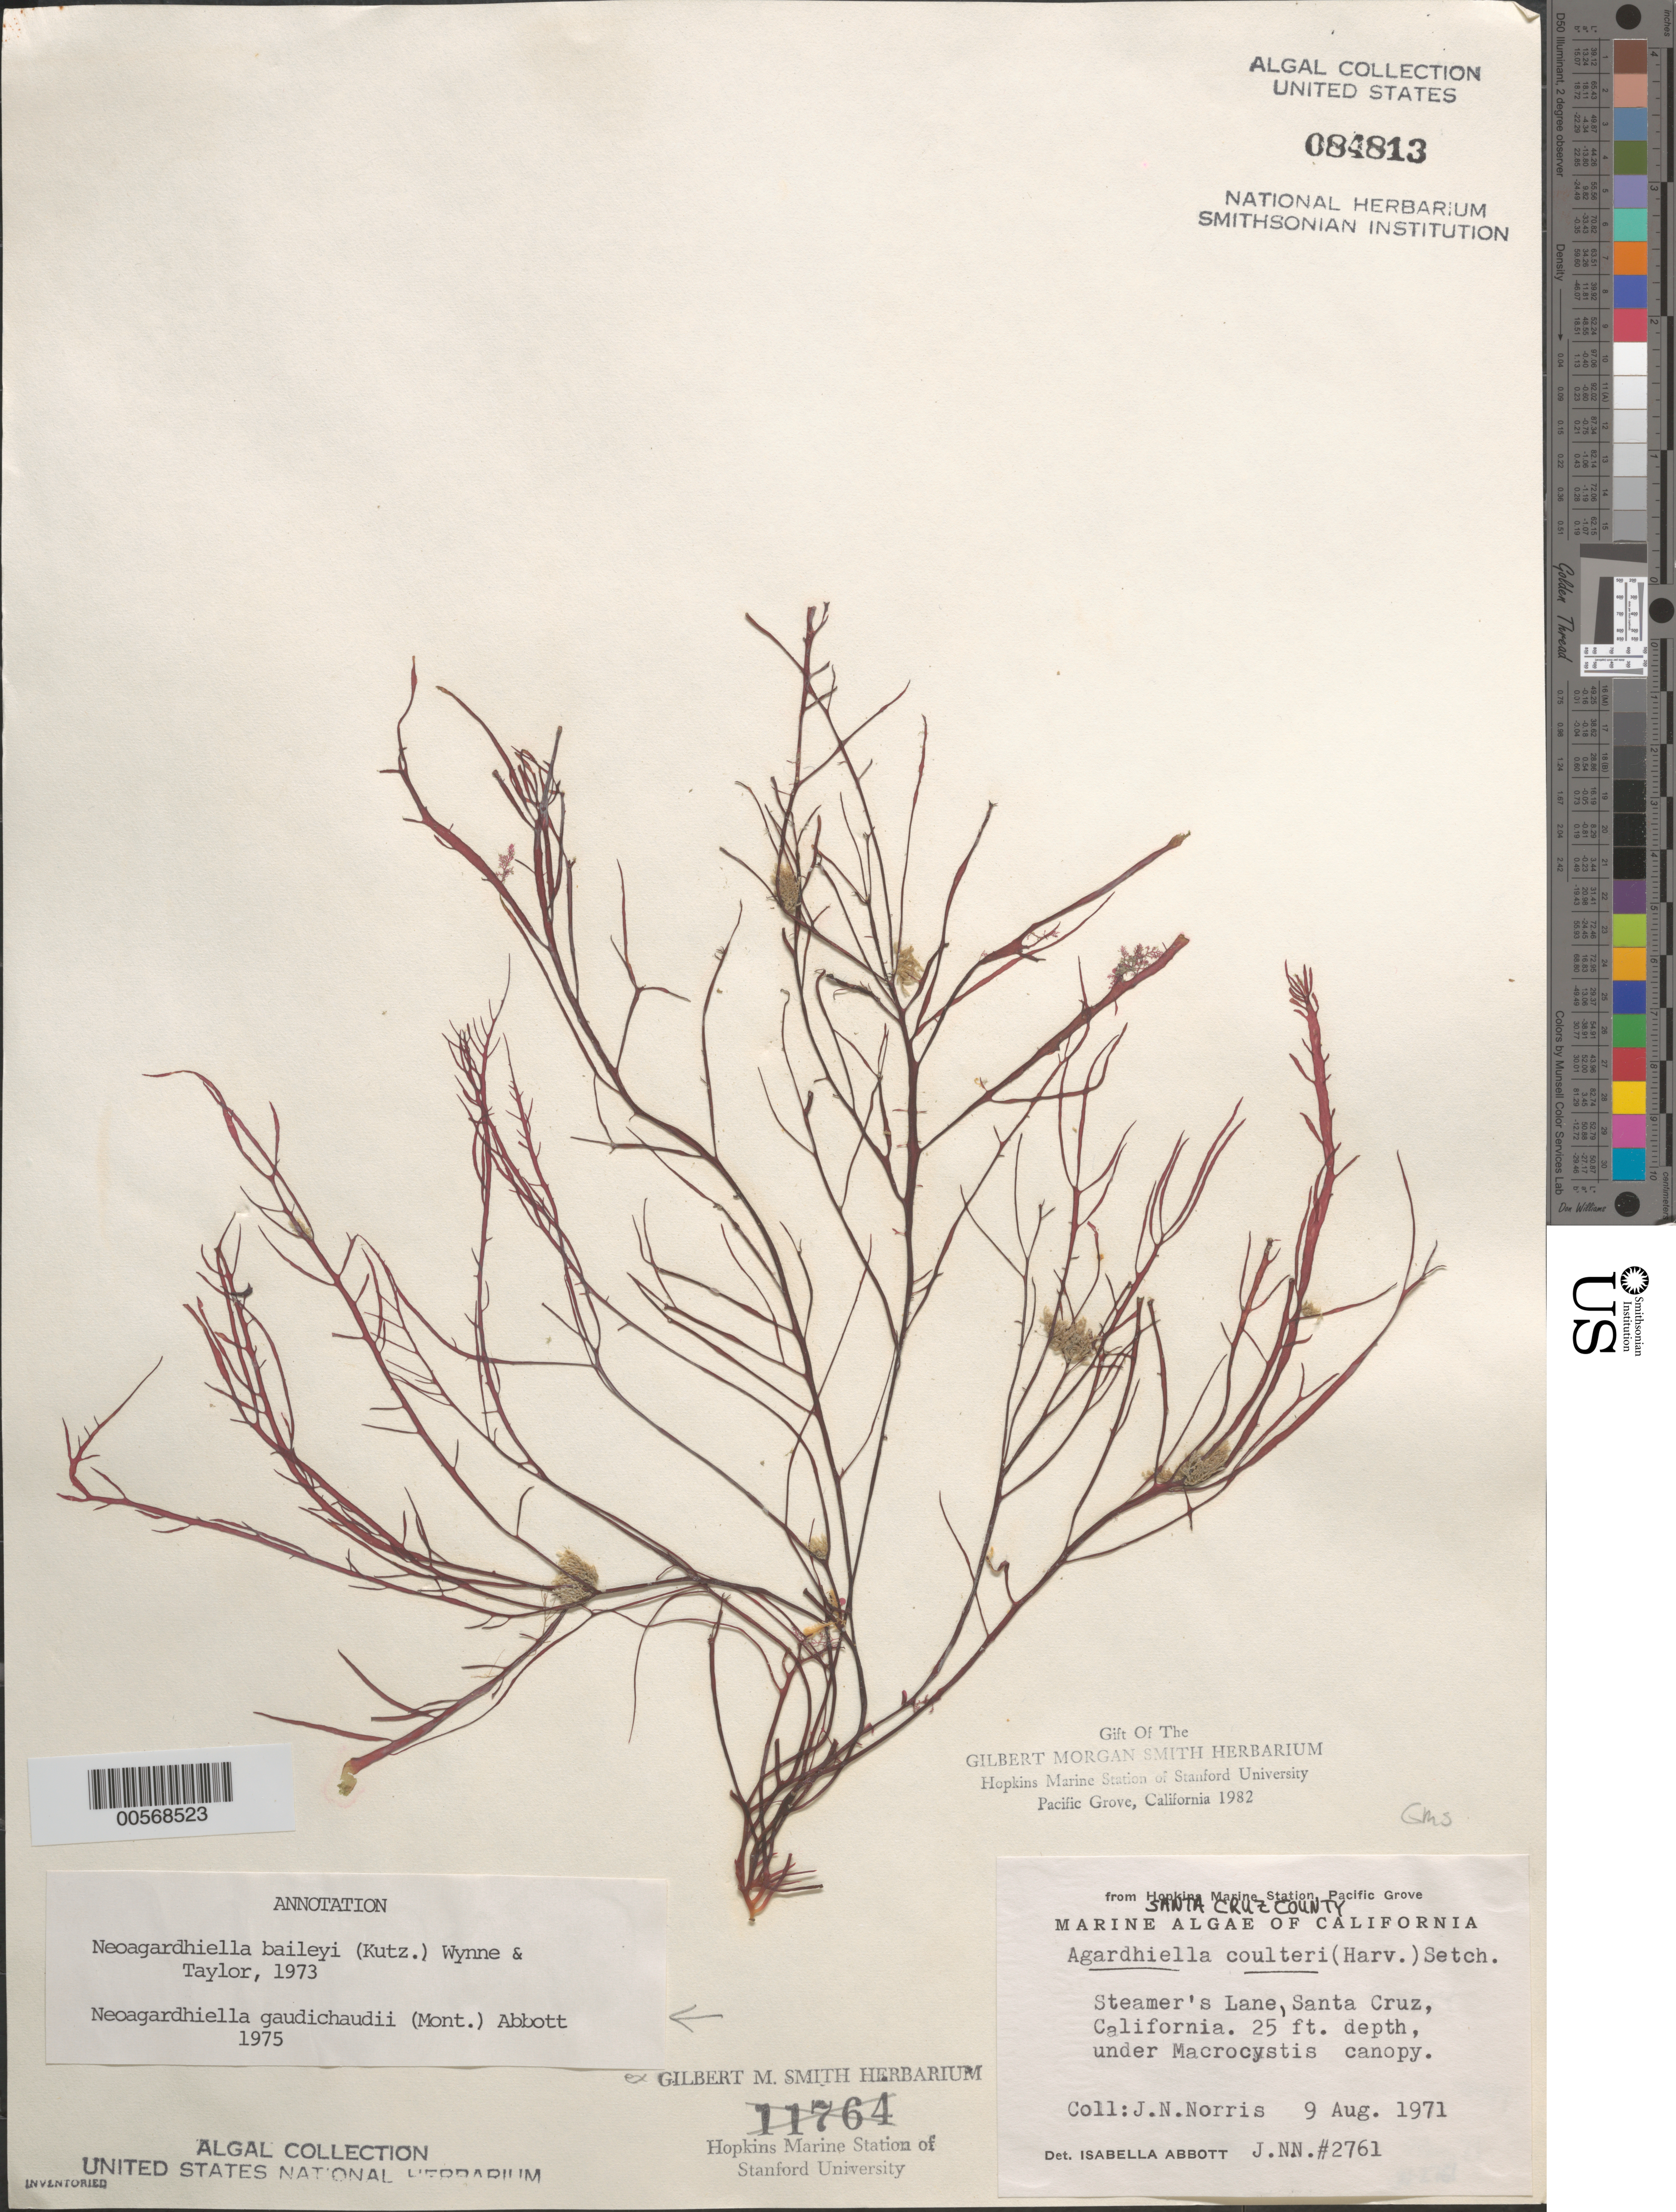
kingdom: Plantae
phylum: Rhodophyta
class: Florideophyceae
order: Gigartinales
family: Solieriaceae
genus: Sarcodiotheca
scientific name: Sarcodiotheca gaudichaudii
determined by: Algae name updating Project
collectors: J. N. Norris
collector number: JN-2761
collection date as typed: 09 Aug 1971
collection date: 1971-08-09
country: United States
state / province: California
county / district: Santa Cruz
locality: Steamer's Lane, Santa Cruz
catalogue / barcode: US 84813